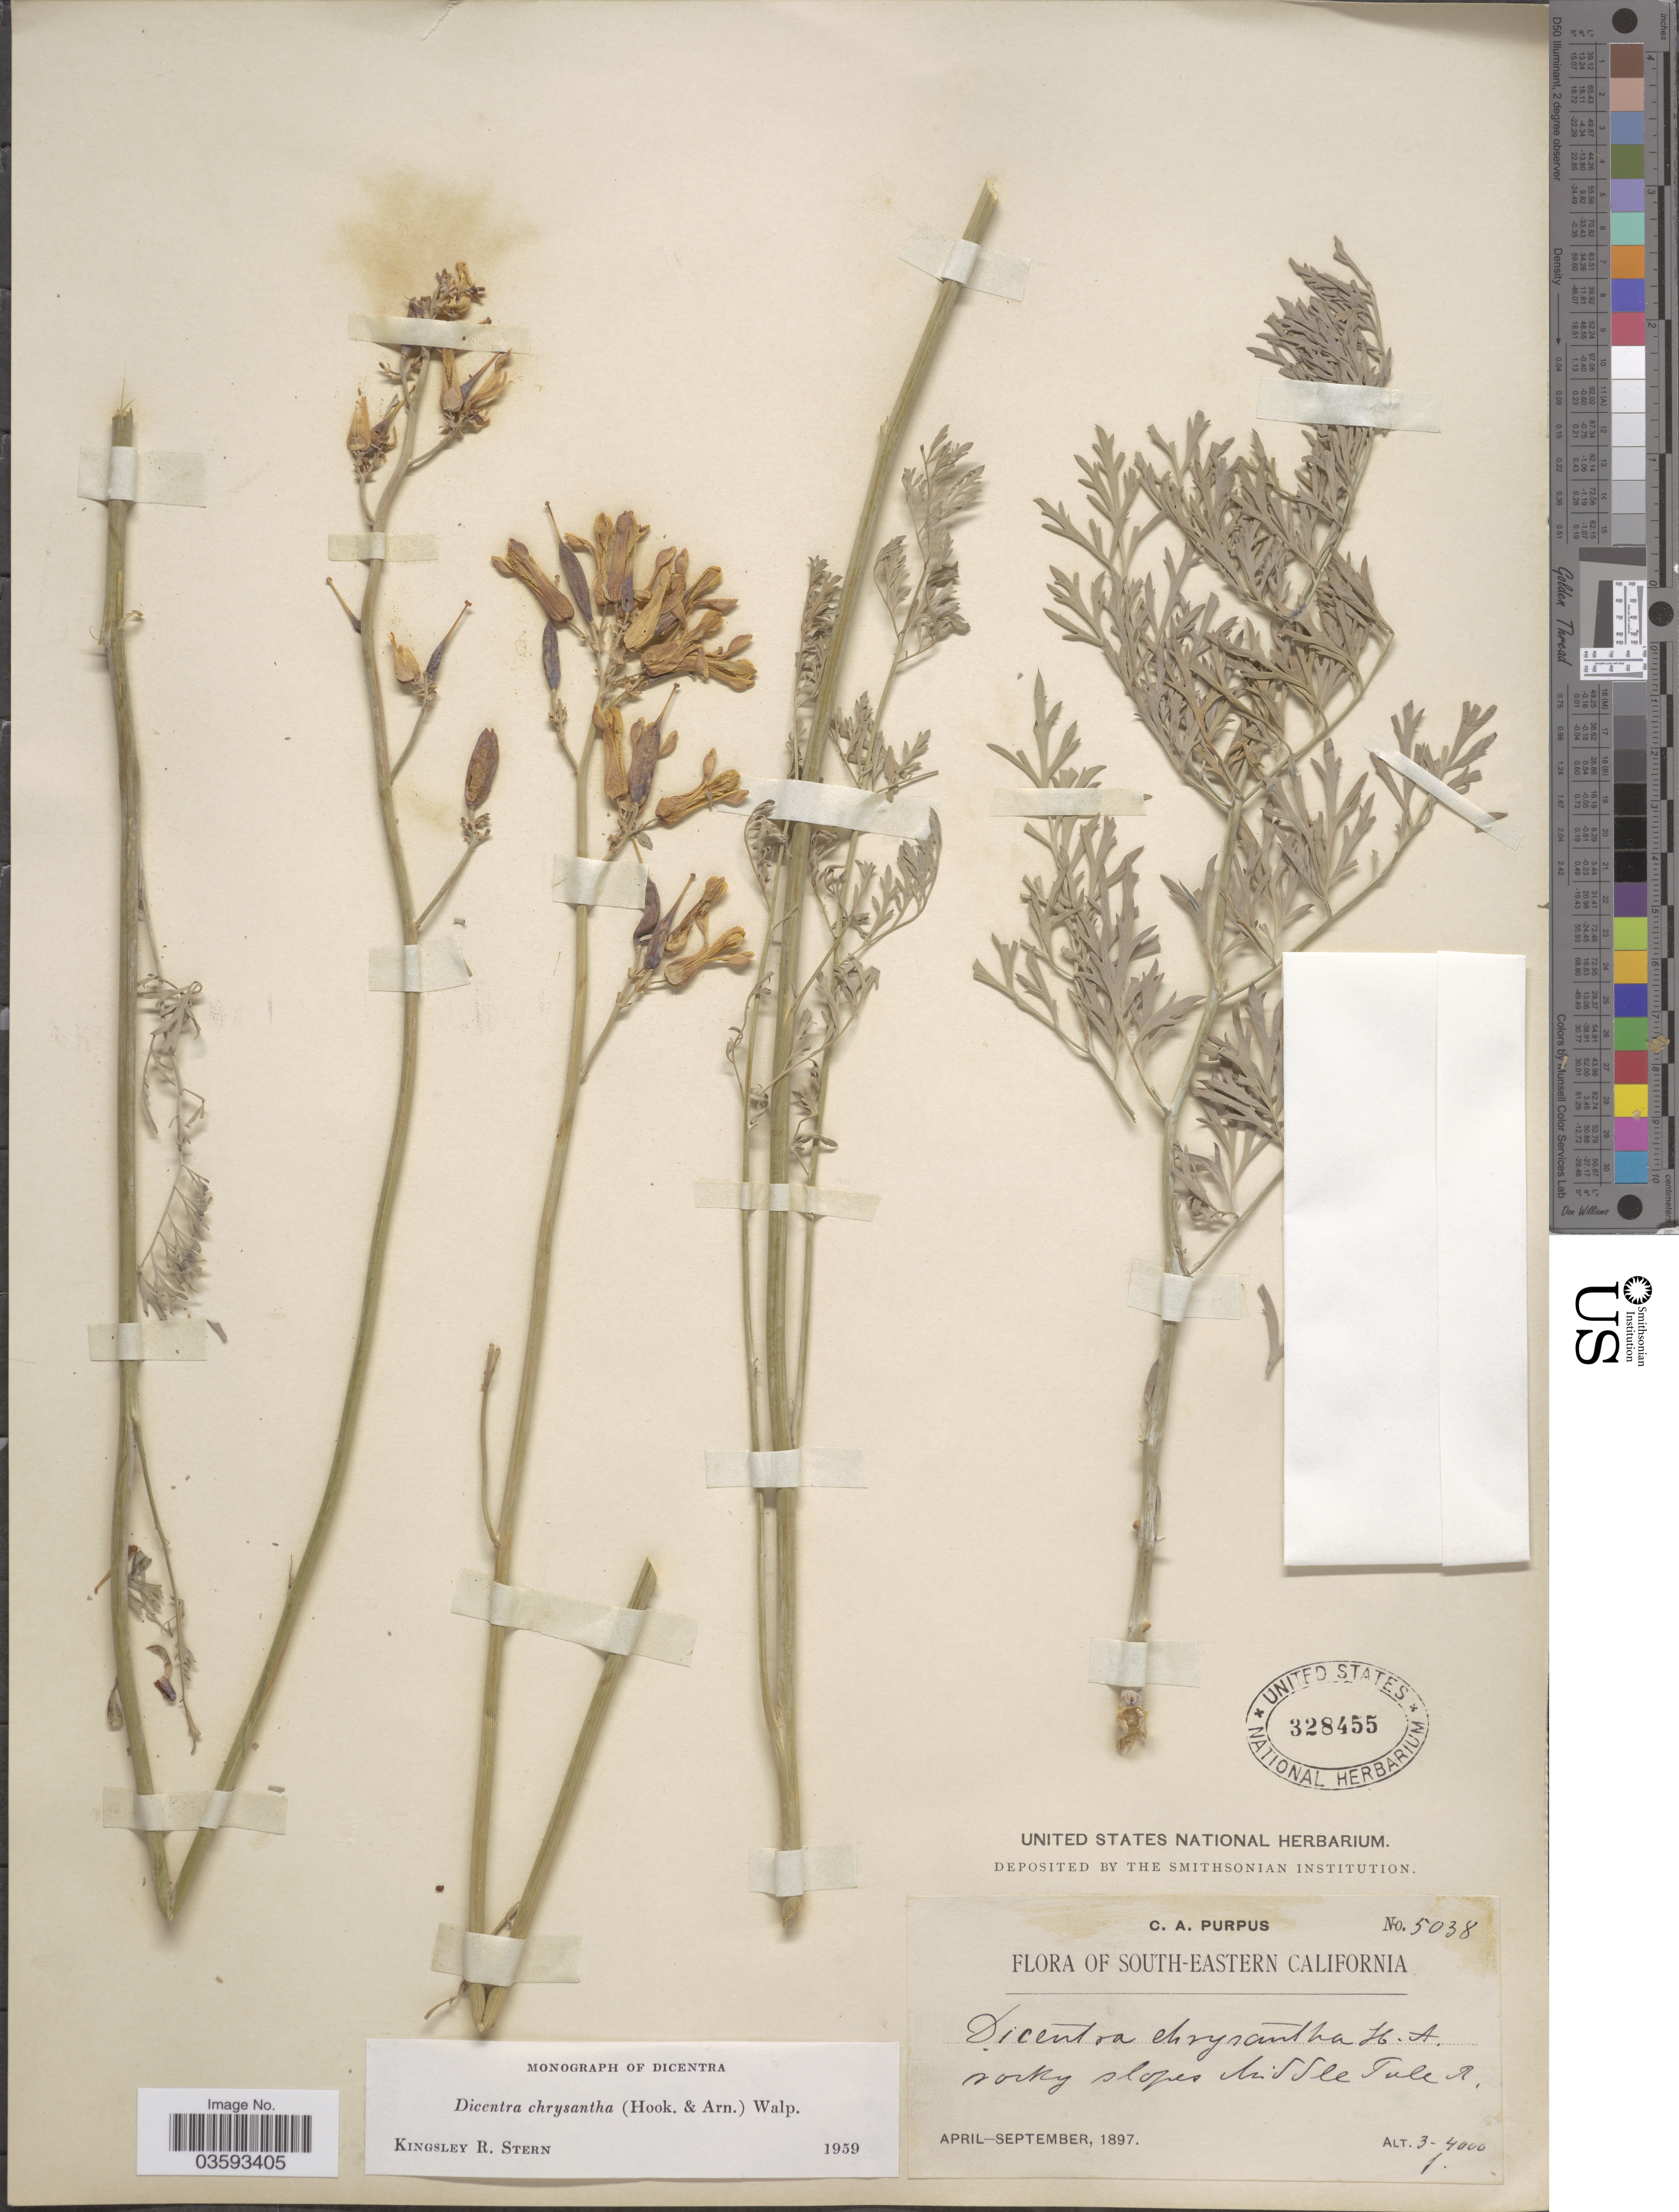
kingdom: Plantae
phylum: Tracheophyta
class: Magnoliopsida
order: Ranunculales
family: Papaveraceae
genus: Ehrendorferia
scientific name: Ehrendorferia chrysantha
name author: (Hook. & Arn.) Rylander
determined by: Strong, M. T., (US), Smithsonian Institution - National Museum of Natural History (UNITED STATES)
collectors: C. A. Purpus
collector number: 5038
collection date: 1897-04/1897-09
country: United States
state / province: California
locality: South-eastern California. Rocky slopes Middle Tule R.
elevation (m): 914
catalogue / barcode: US 328455